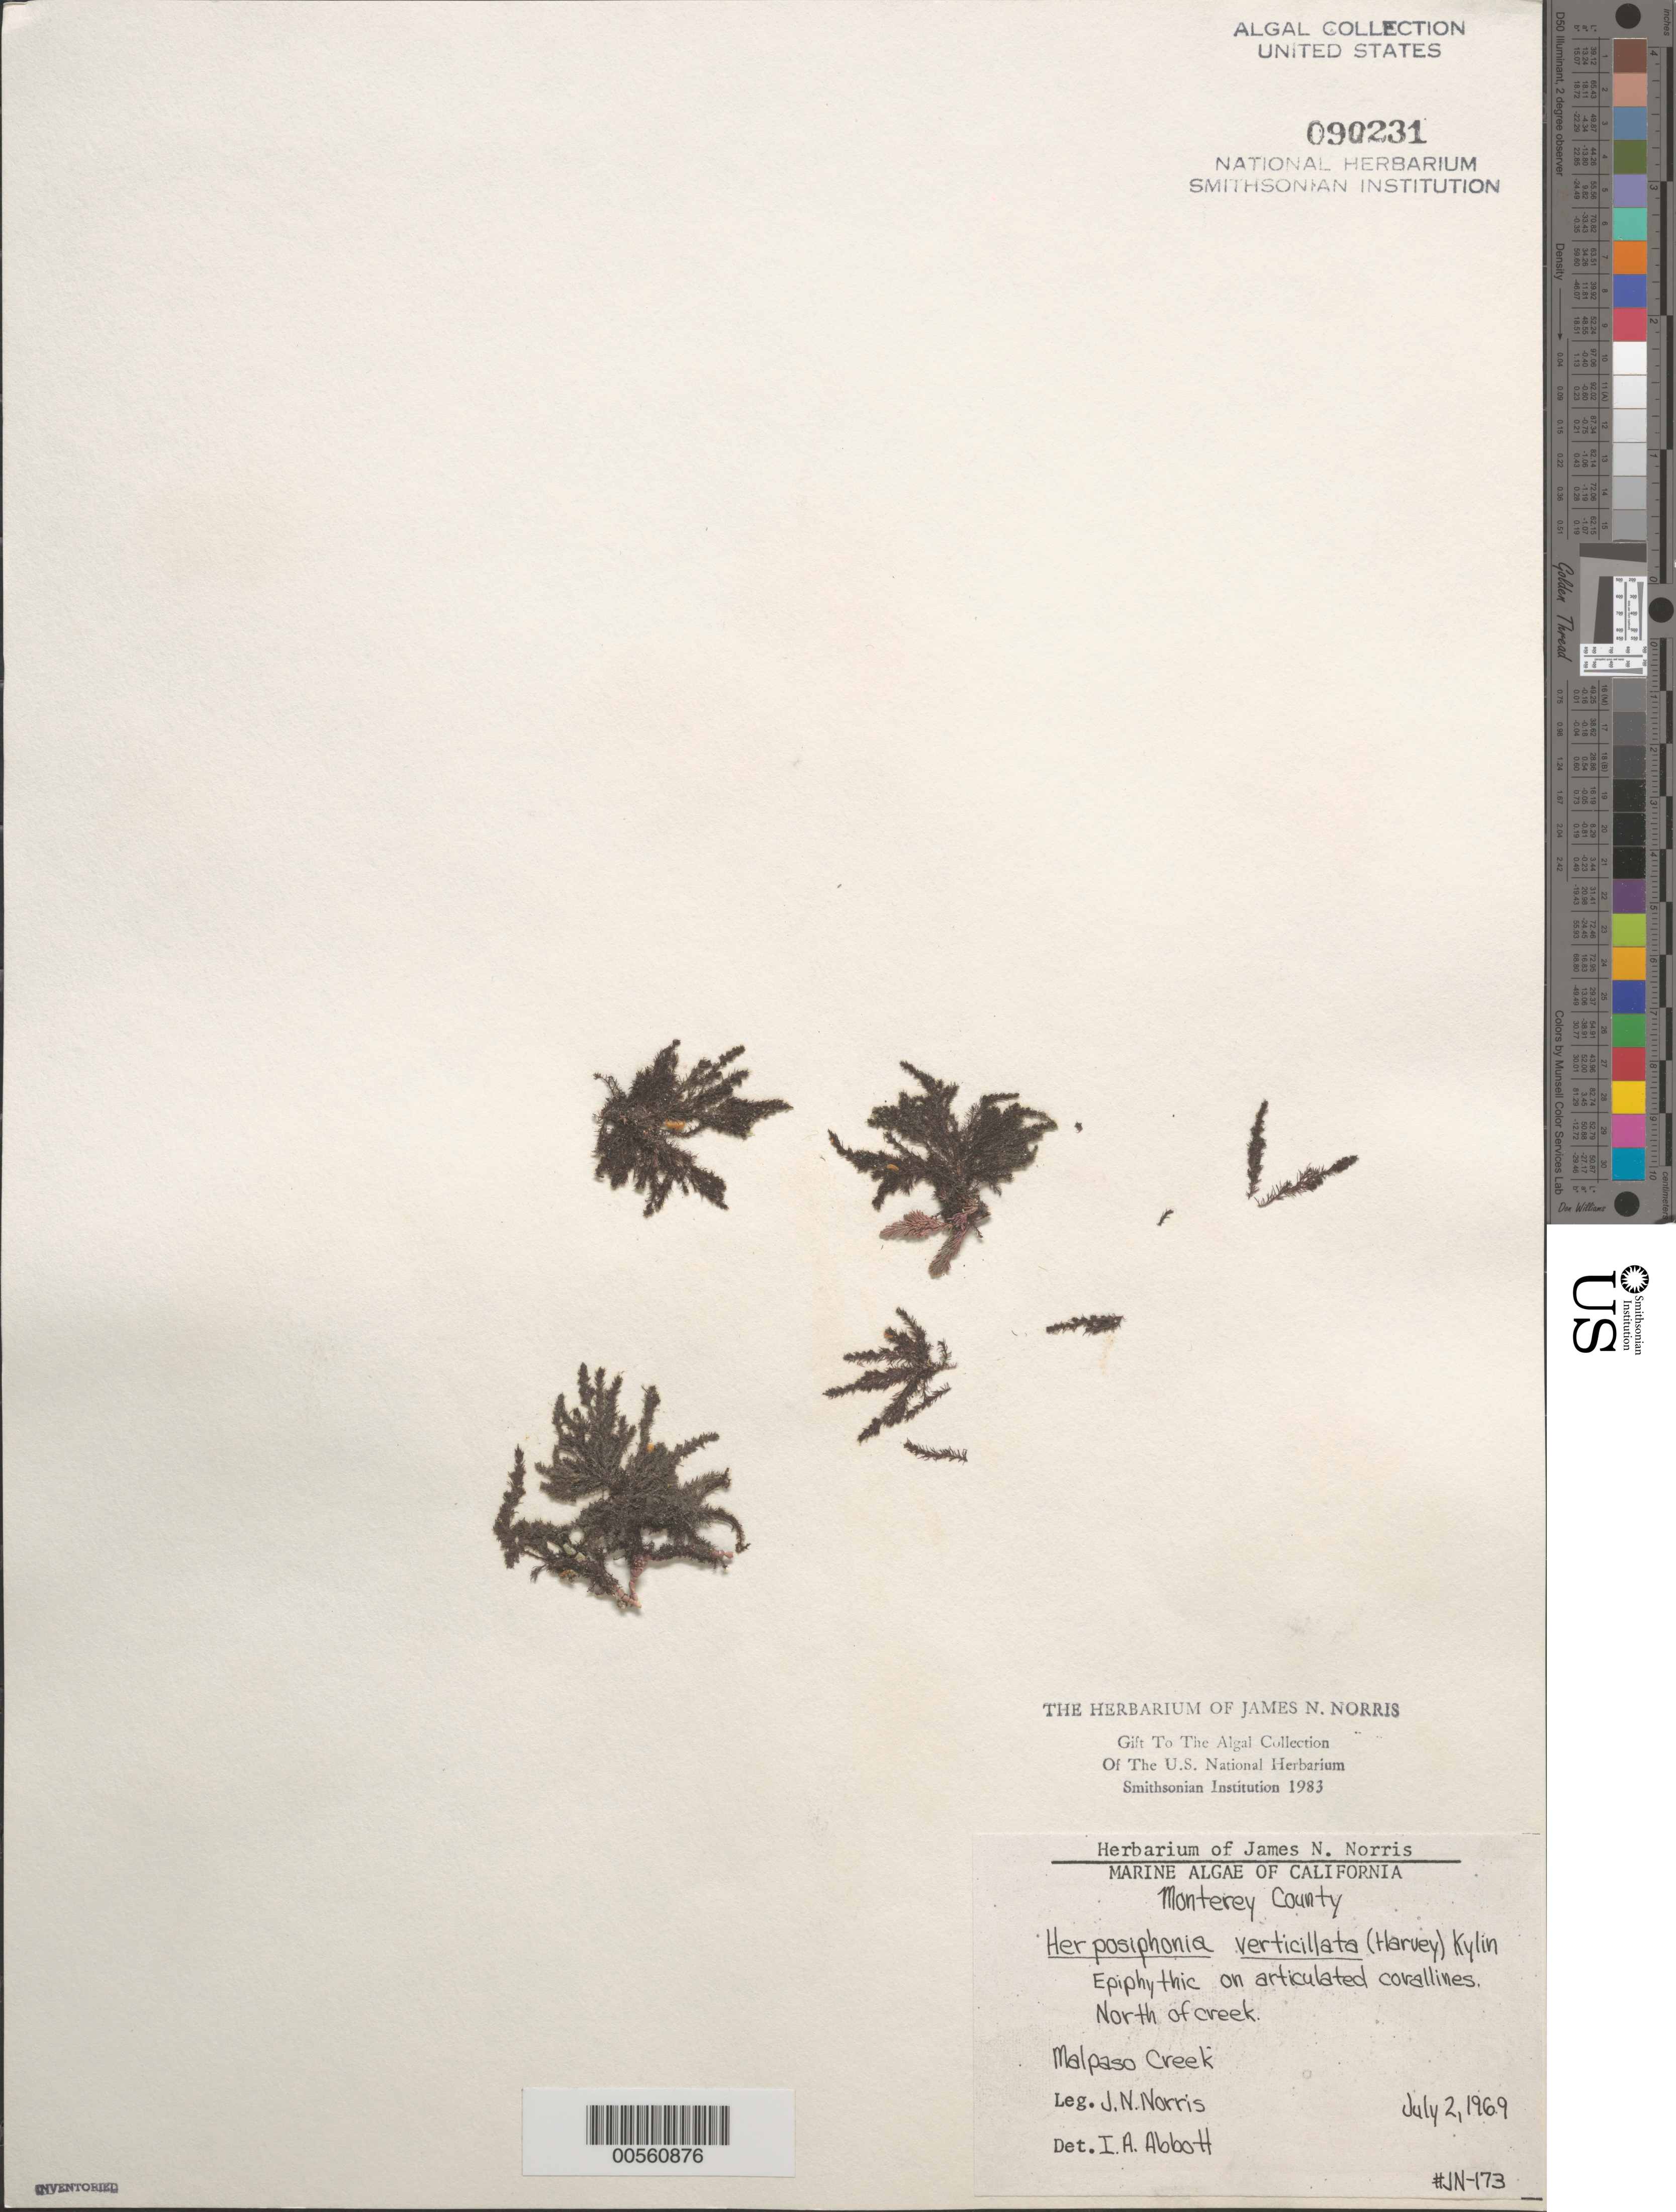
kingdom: Plantae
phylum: Rhodophyta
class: Florideophyceae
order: Ceramiales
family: Rhodomelaceae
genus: Herposiphonia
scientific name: Herposiphonia verticillata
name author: (Harv.) Kylin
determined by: Abbott, Isabella A.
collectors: J. N. Norris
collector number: JN-173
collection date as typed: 02 Jul 1969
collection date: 1969-07-02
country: United States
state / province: California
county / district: Monterey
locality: North of Malpaso Creek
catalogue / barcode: US 90231